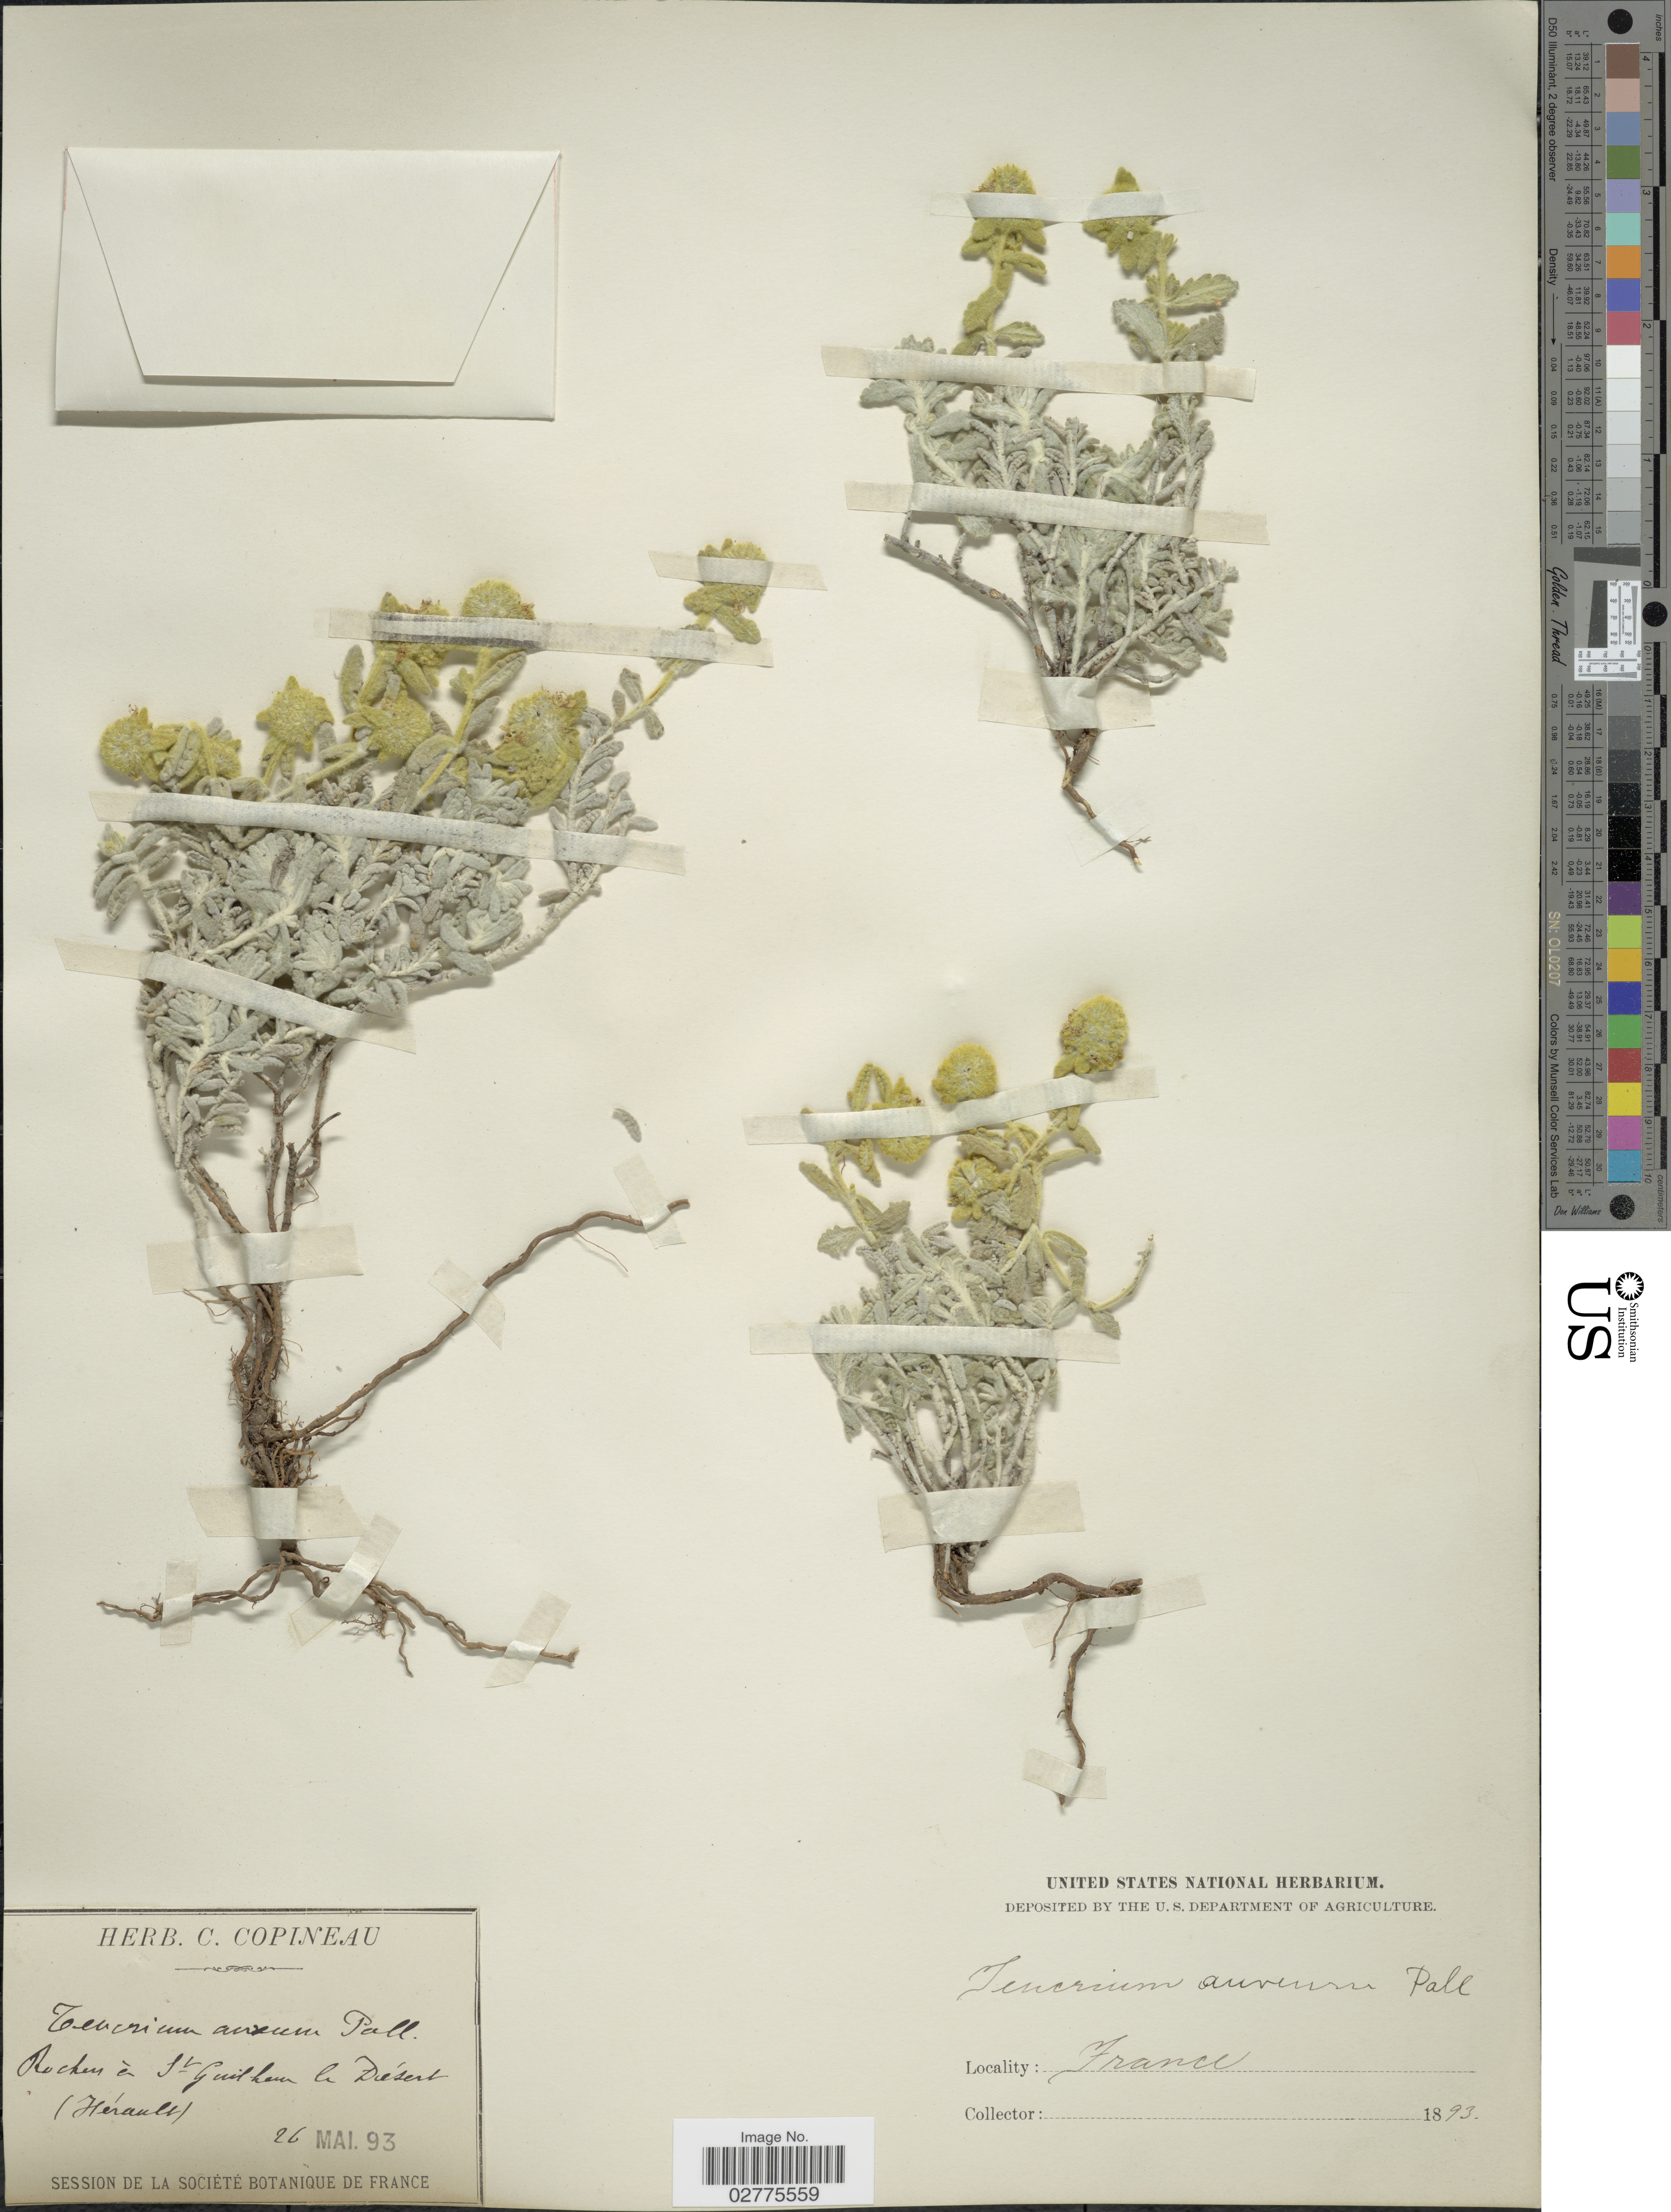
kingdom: Plantae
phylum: Tracheophyta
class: Magnoliopsida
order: Lamiales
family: Lamiaceae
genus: Teucrium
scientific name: Teucrium aureum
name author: Schreb.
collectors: ex herb. C. Copineau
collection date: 1893-05-26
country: France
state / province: Occitanie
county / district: Hérault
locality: Rochers á St Guilham le Désert (Hérault).